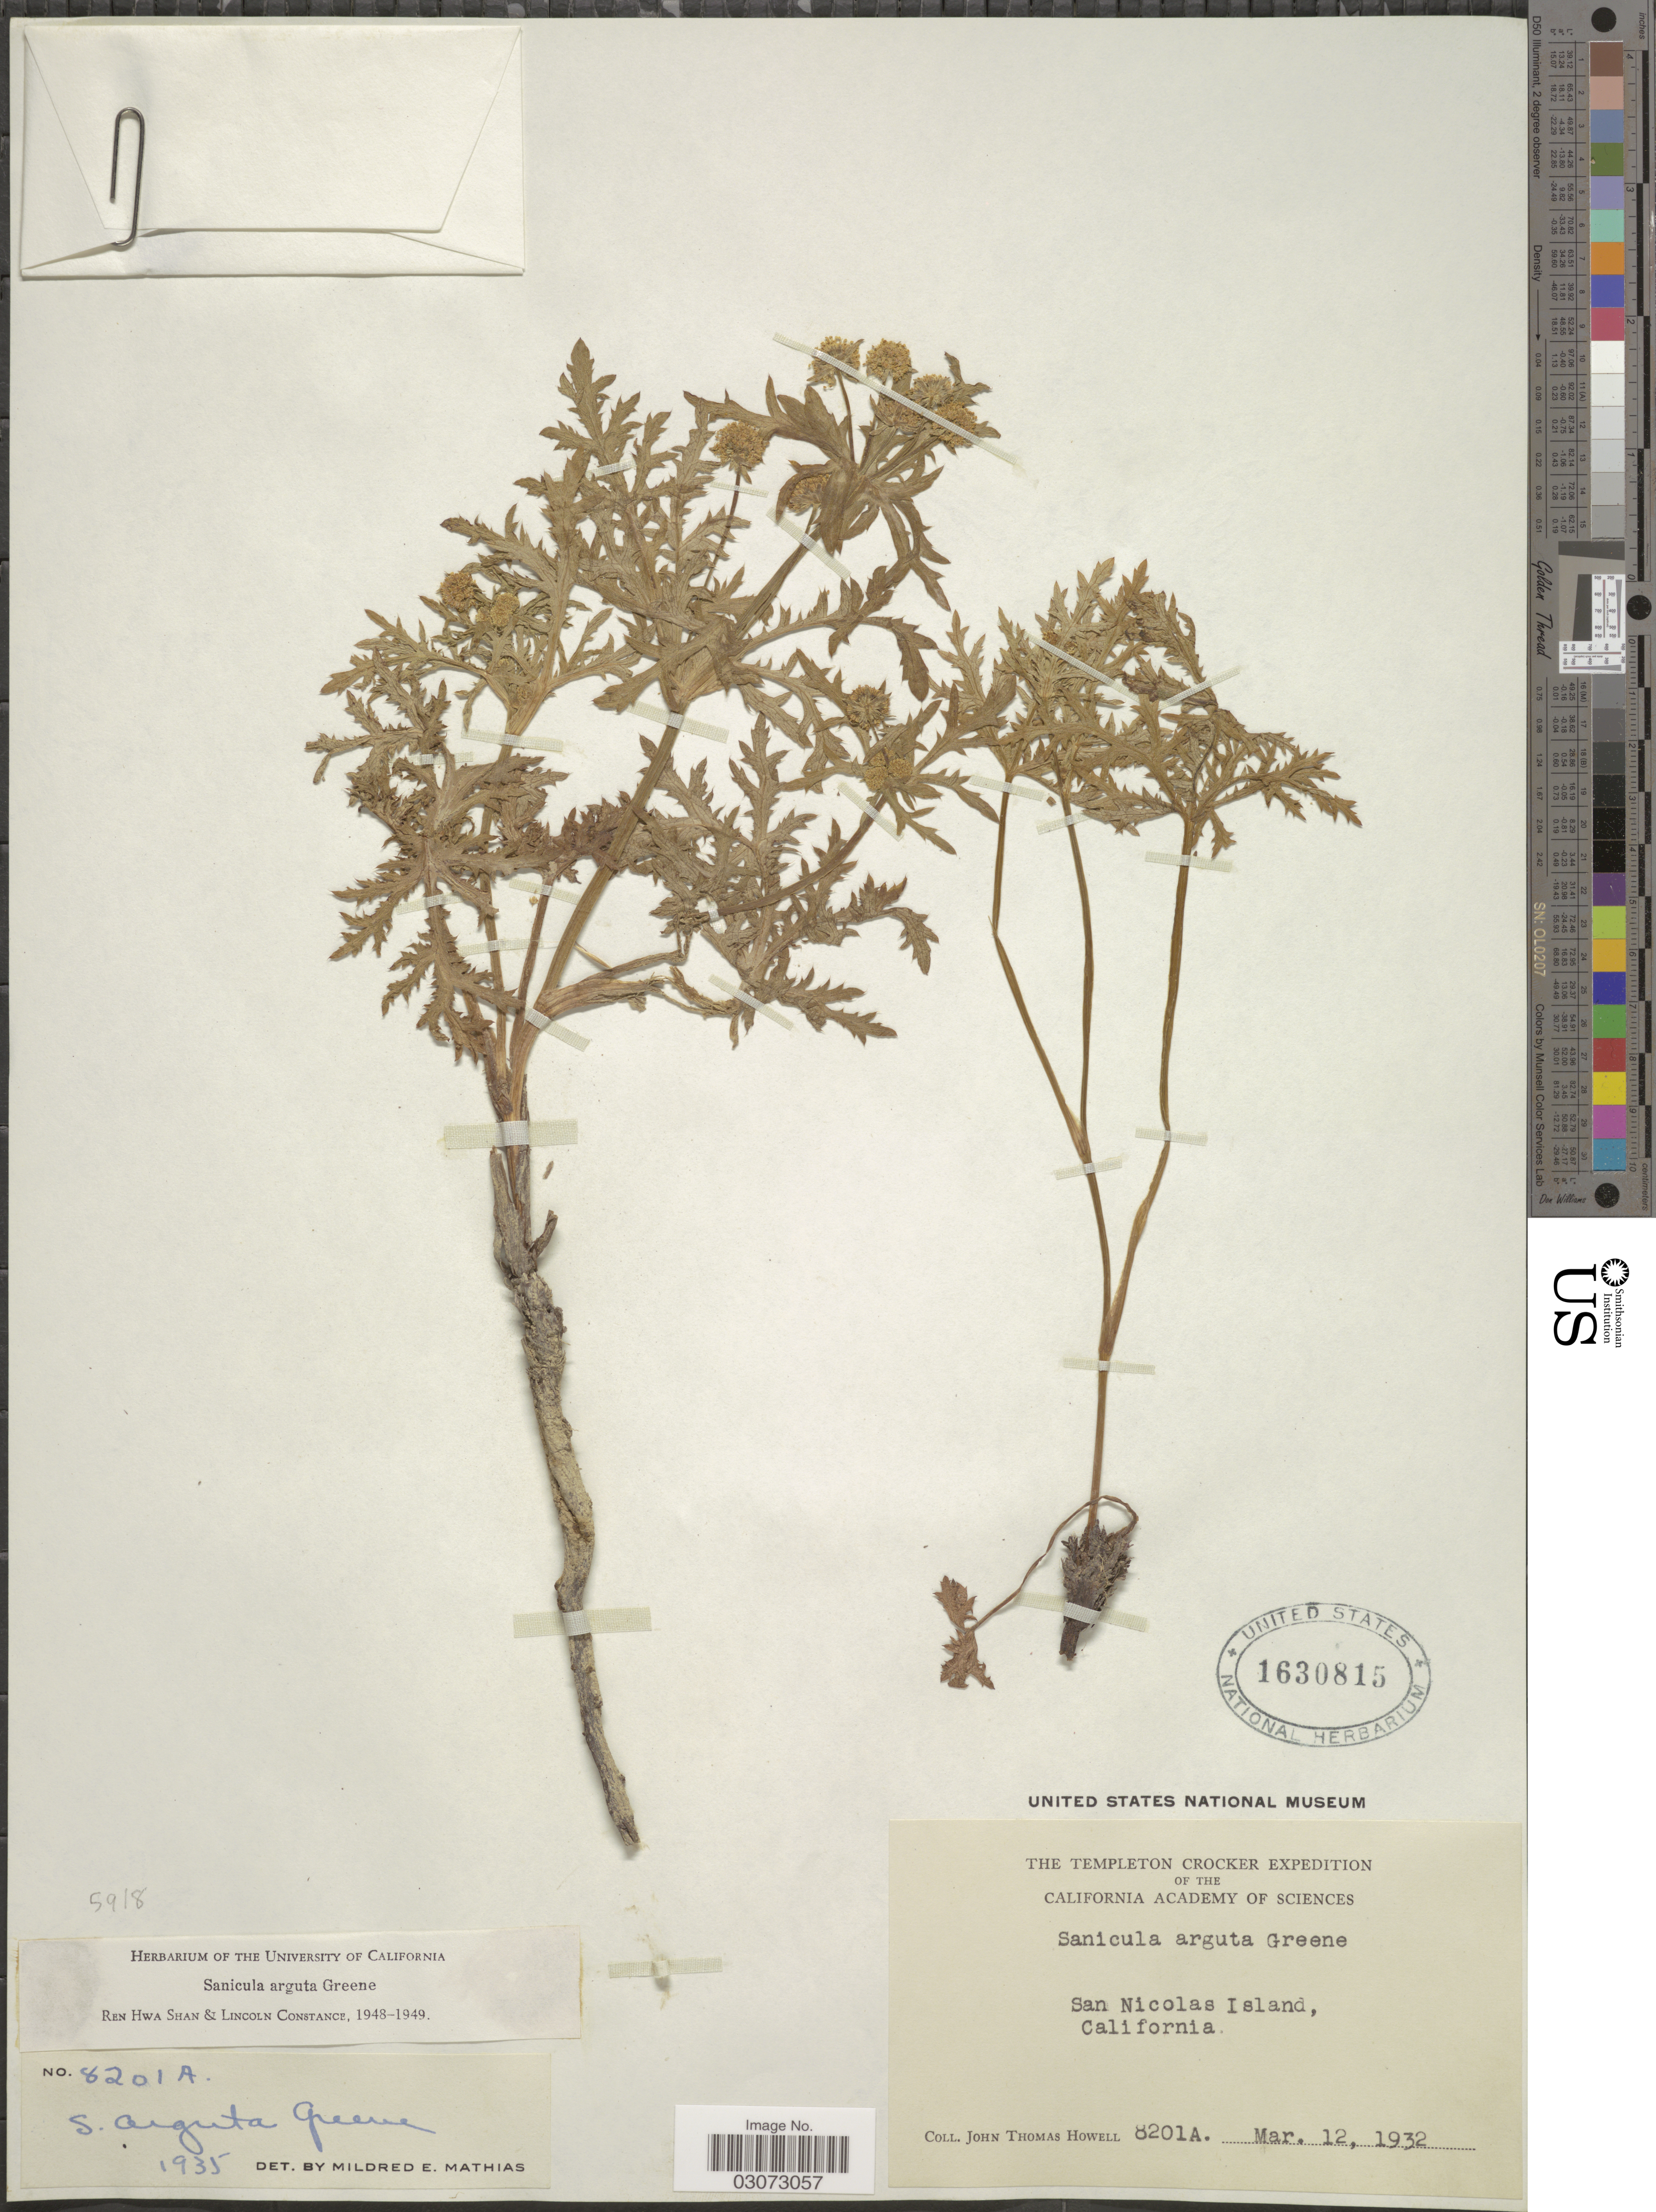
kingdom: Plantae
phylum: Tracheophyta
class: Magnoliopsida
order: Apiales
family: Apiaceae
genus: Sanicula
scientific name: Sanicula arguta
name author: Greene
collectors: J. T. Howell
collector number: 8201A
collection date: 1932-03-12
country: United States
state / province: California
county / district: Ventura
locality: San Nicolas Island, California.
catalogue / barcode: US 1630815